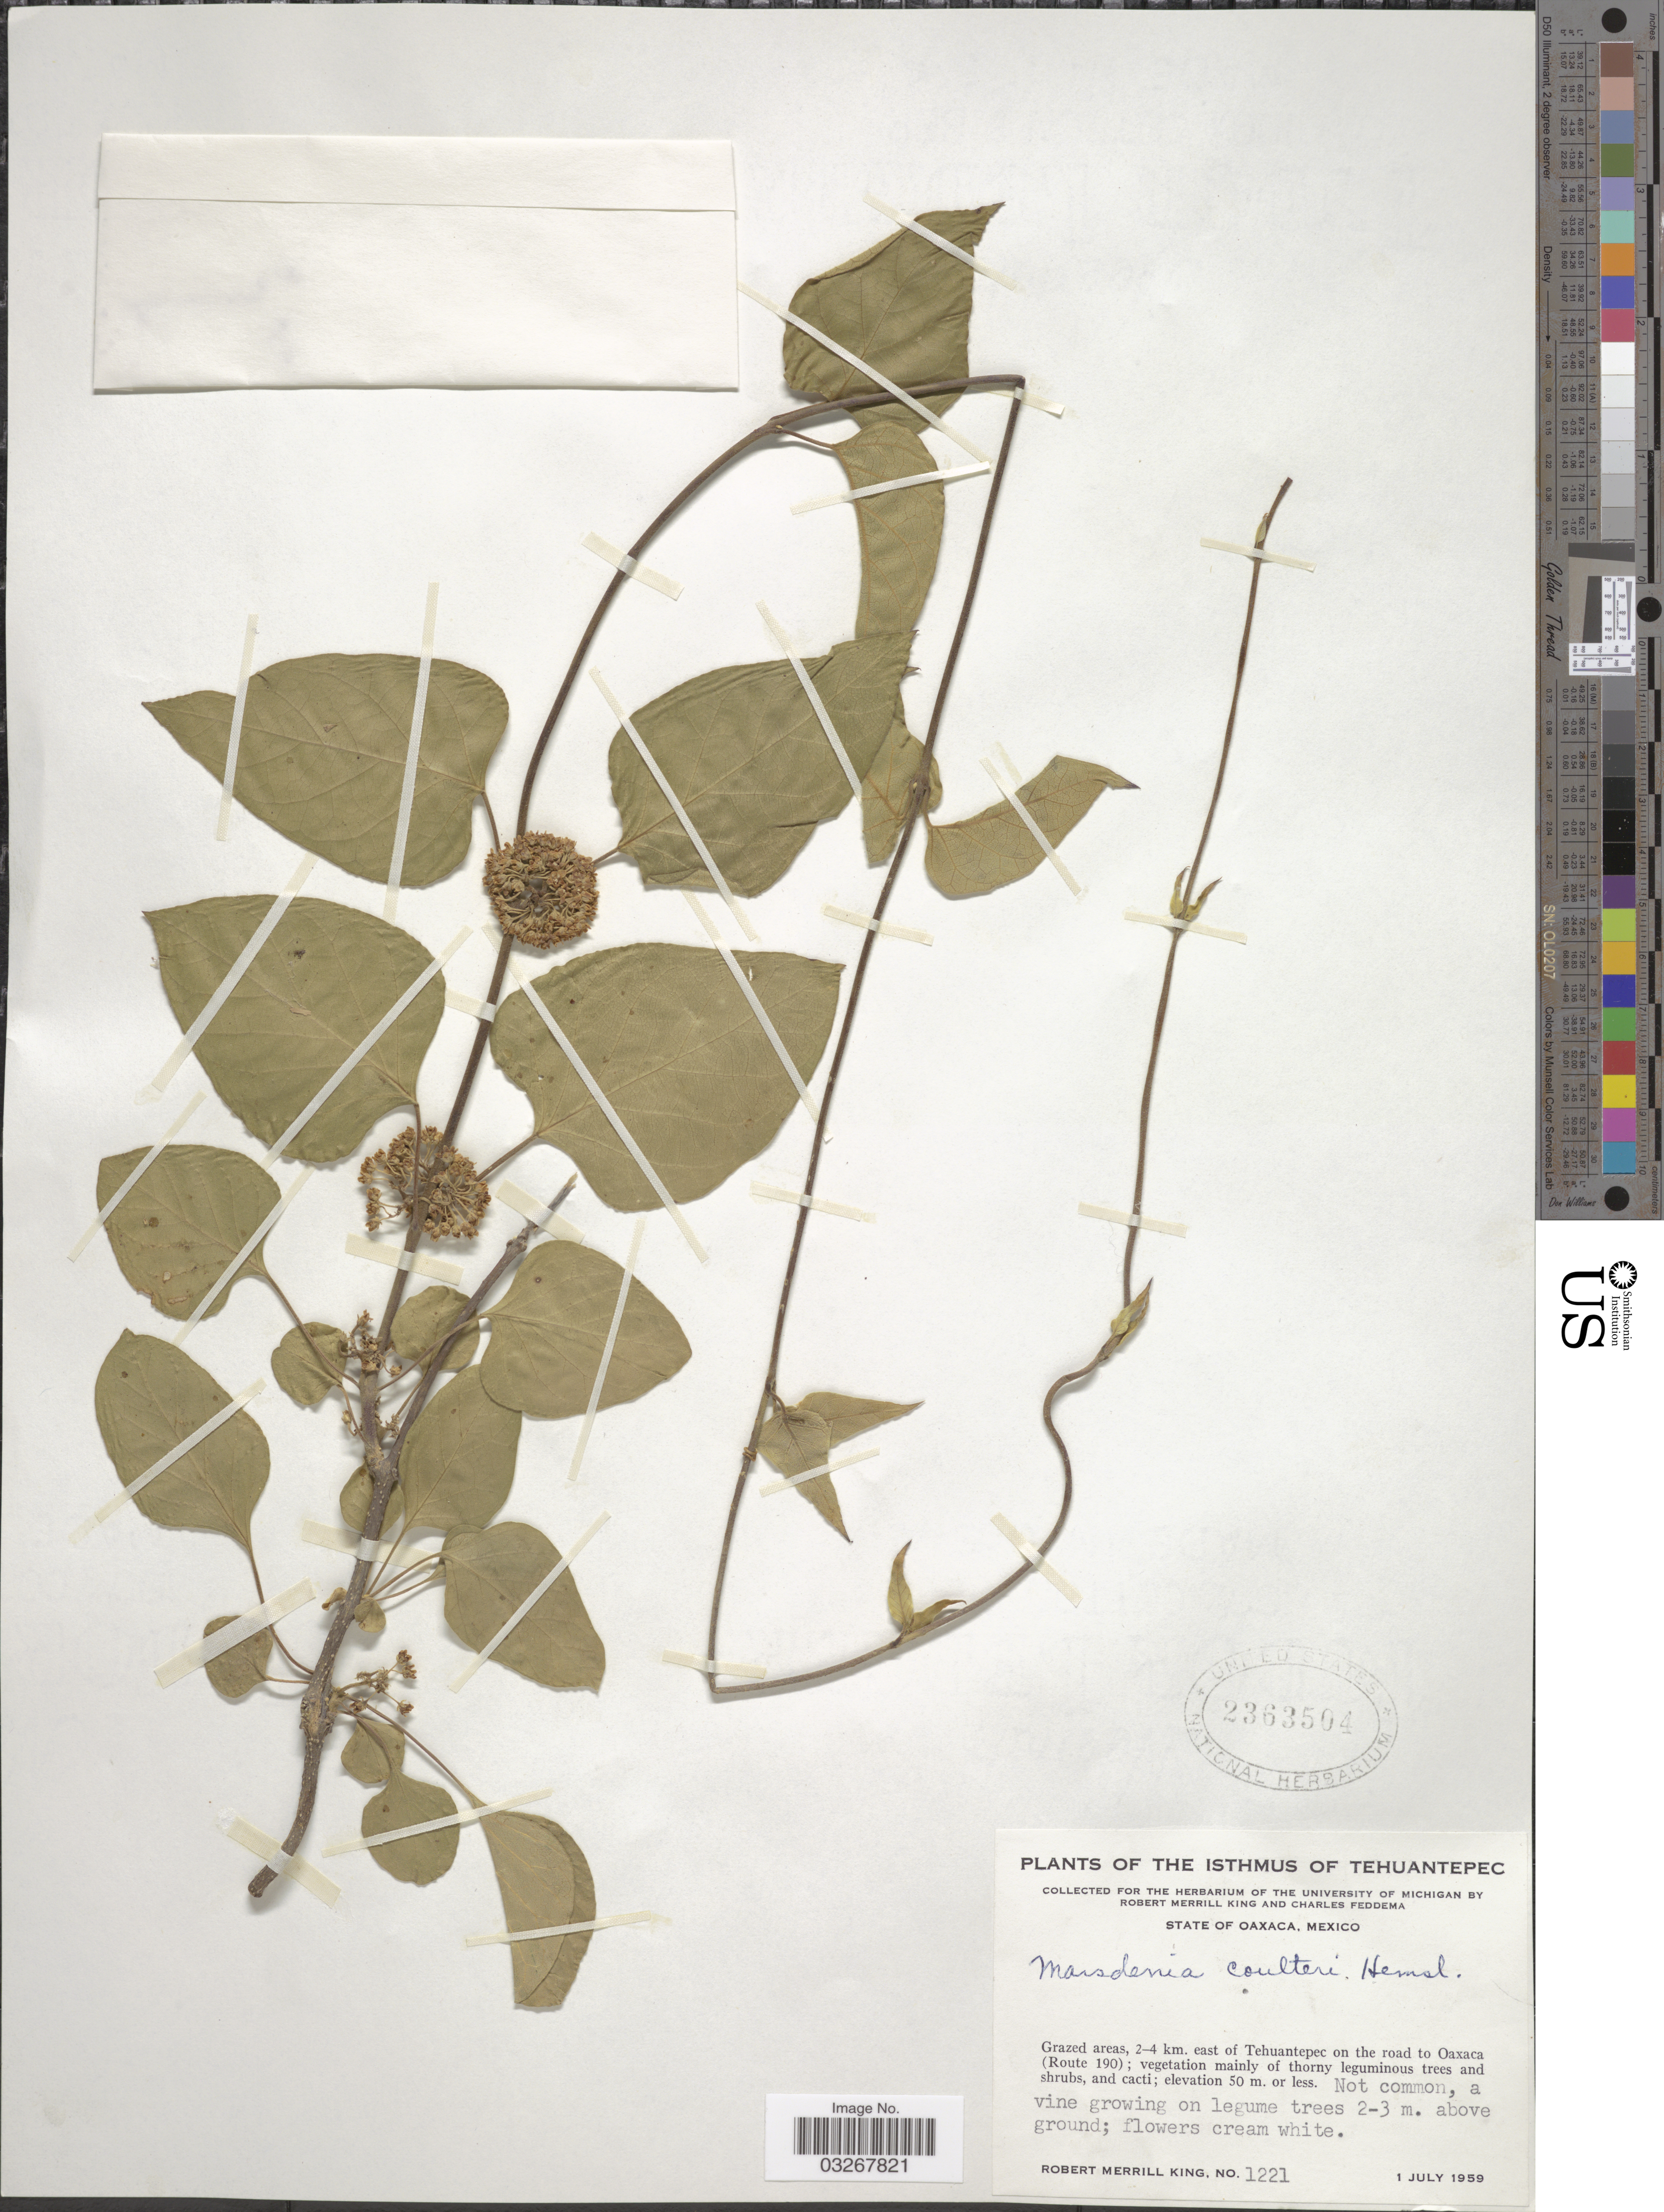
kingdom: Plantae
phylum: Tracheophyta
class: Magnoliopsida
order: Gentianales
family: Apocynaceae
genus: Marsdenia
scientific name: Marsdenia coulteri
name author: Hemsl.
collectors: R. M. King & C. Feddema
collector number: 1221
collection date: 1959-07-01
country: Mexico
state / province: Oaxaca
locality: The Isthmus of Tehuantepec. 2-4 km. east of Tehuantepec on the road to Oaxaca (Route 190).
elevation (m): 50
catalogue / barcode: US 2363504